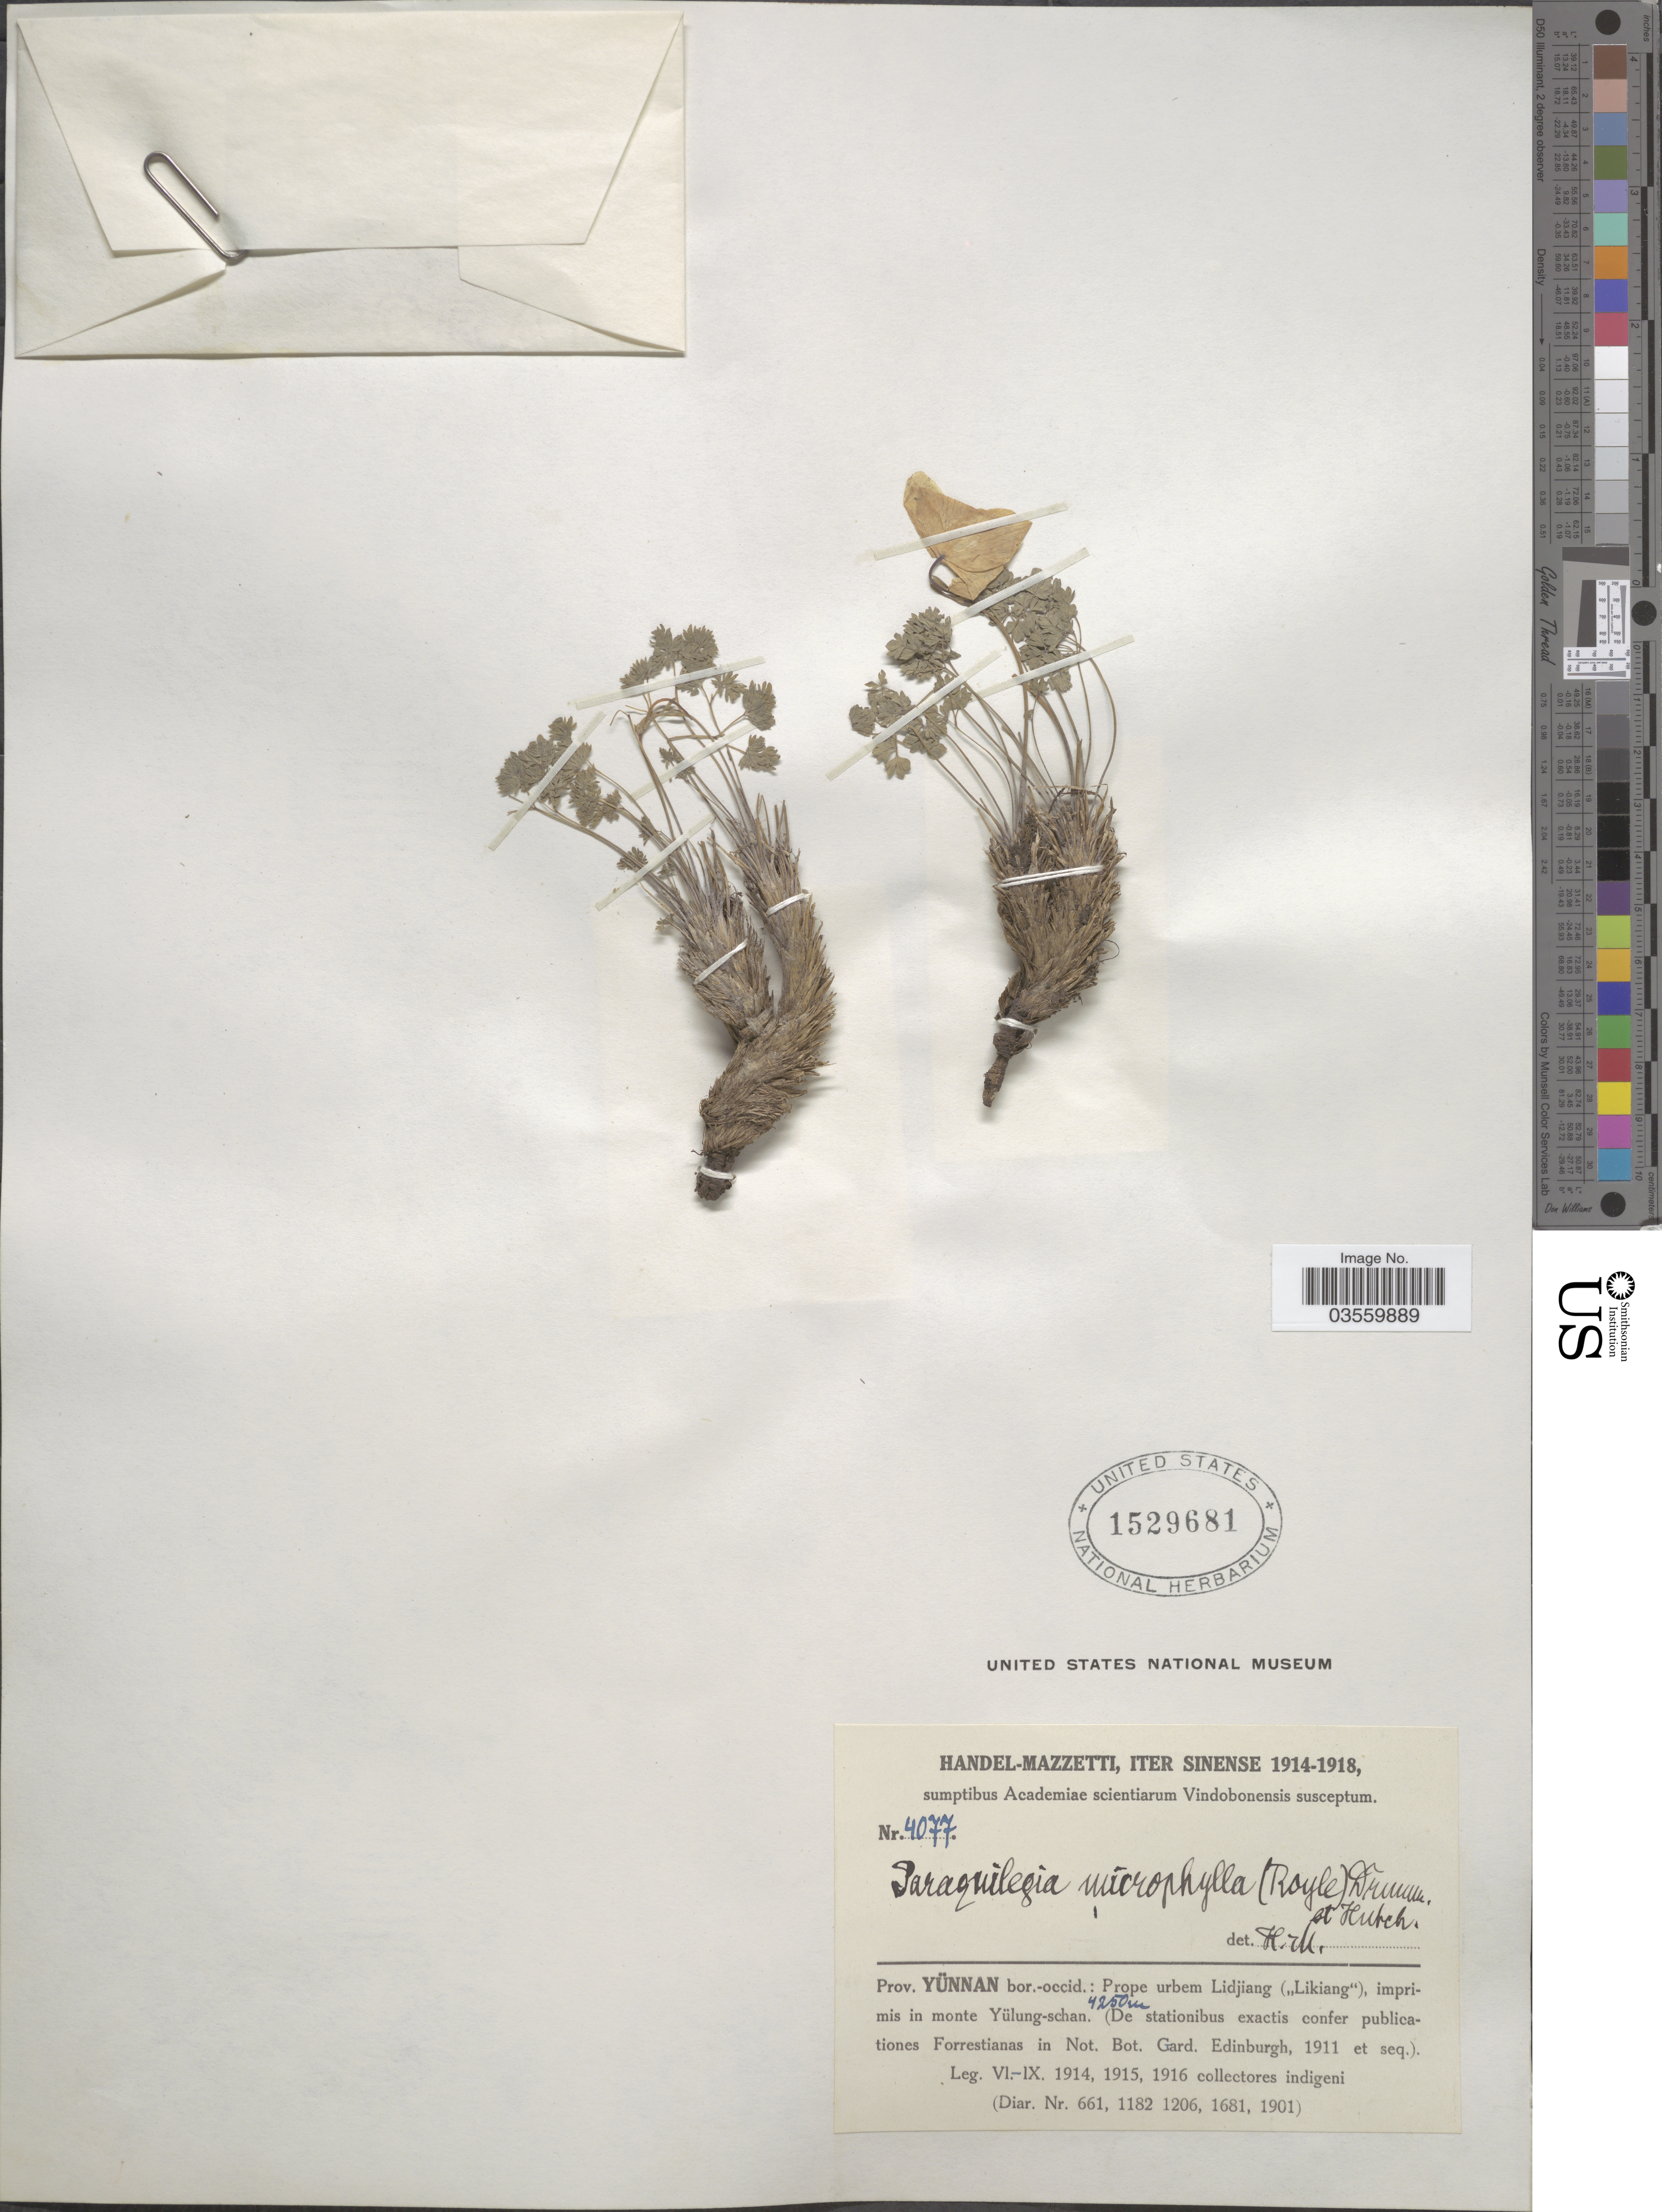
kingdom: Plantae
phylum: Tracheophyta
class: Magnoliopsida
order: Ranunculales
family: Ranunculaceae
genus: Paraquilegia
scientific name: Paraquilegia microphylla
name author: (Royle) J.R. Drumm. & Hutch.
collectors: Handel-Mazzetti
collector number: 4077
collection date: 1914-06/1916-09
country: China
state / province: Yunnan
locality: Sinense. Prov. Yünnan bor.-occid.: Prope urbem Lidjiang ("Likiang"), imprimis in monte Yülang-schan.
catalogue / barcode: US 1529681